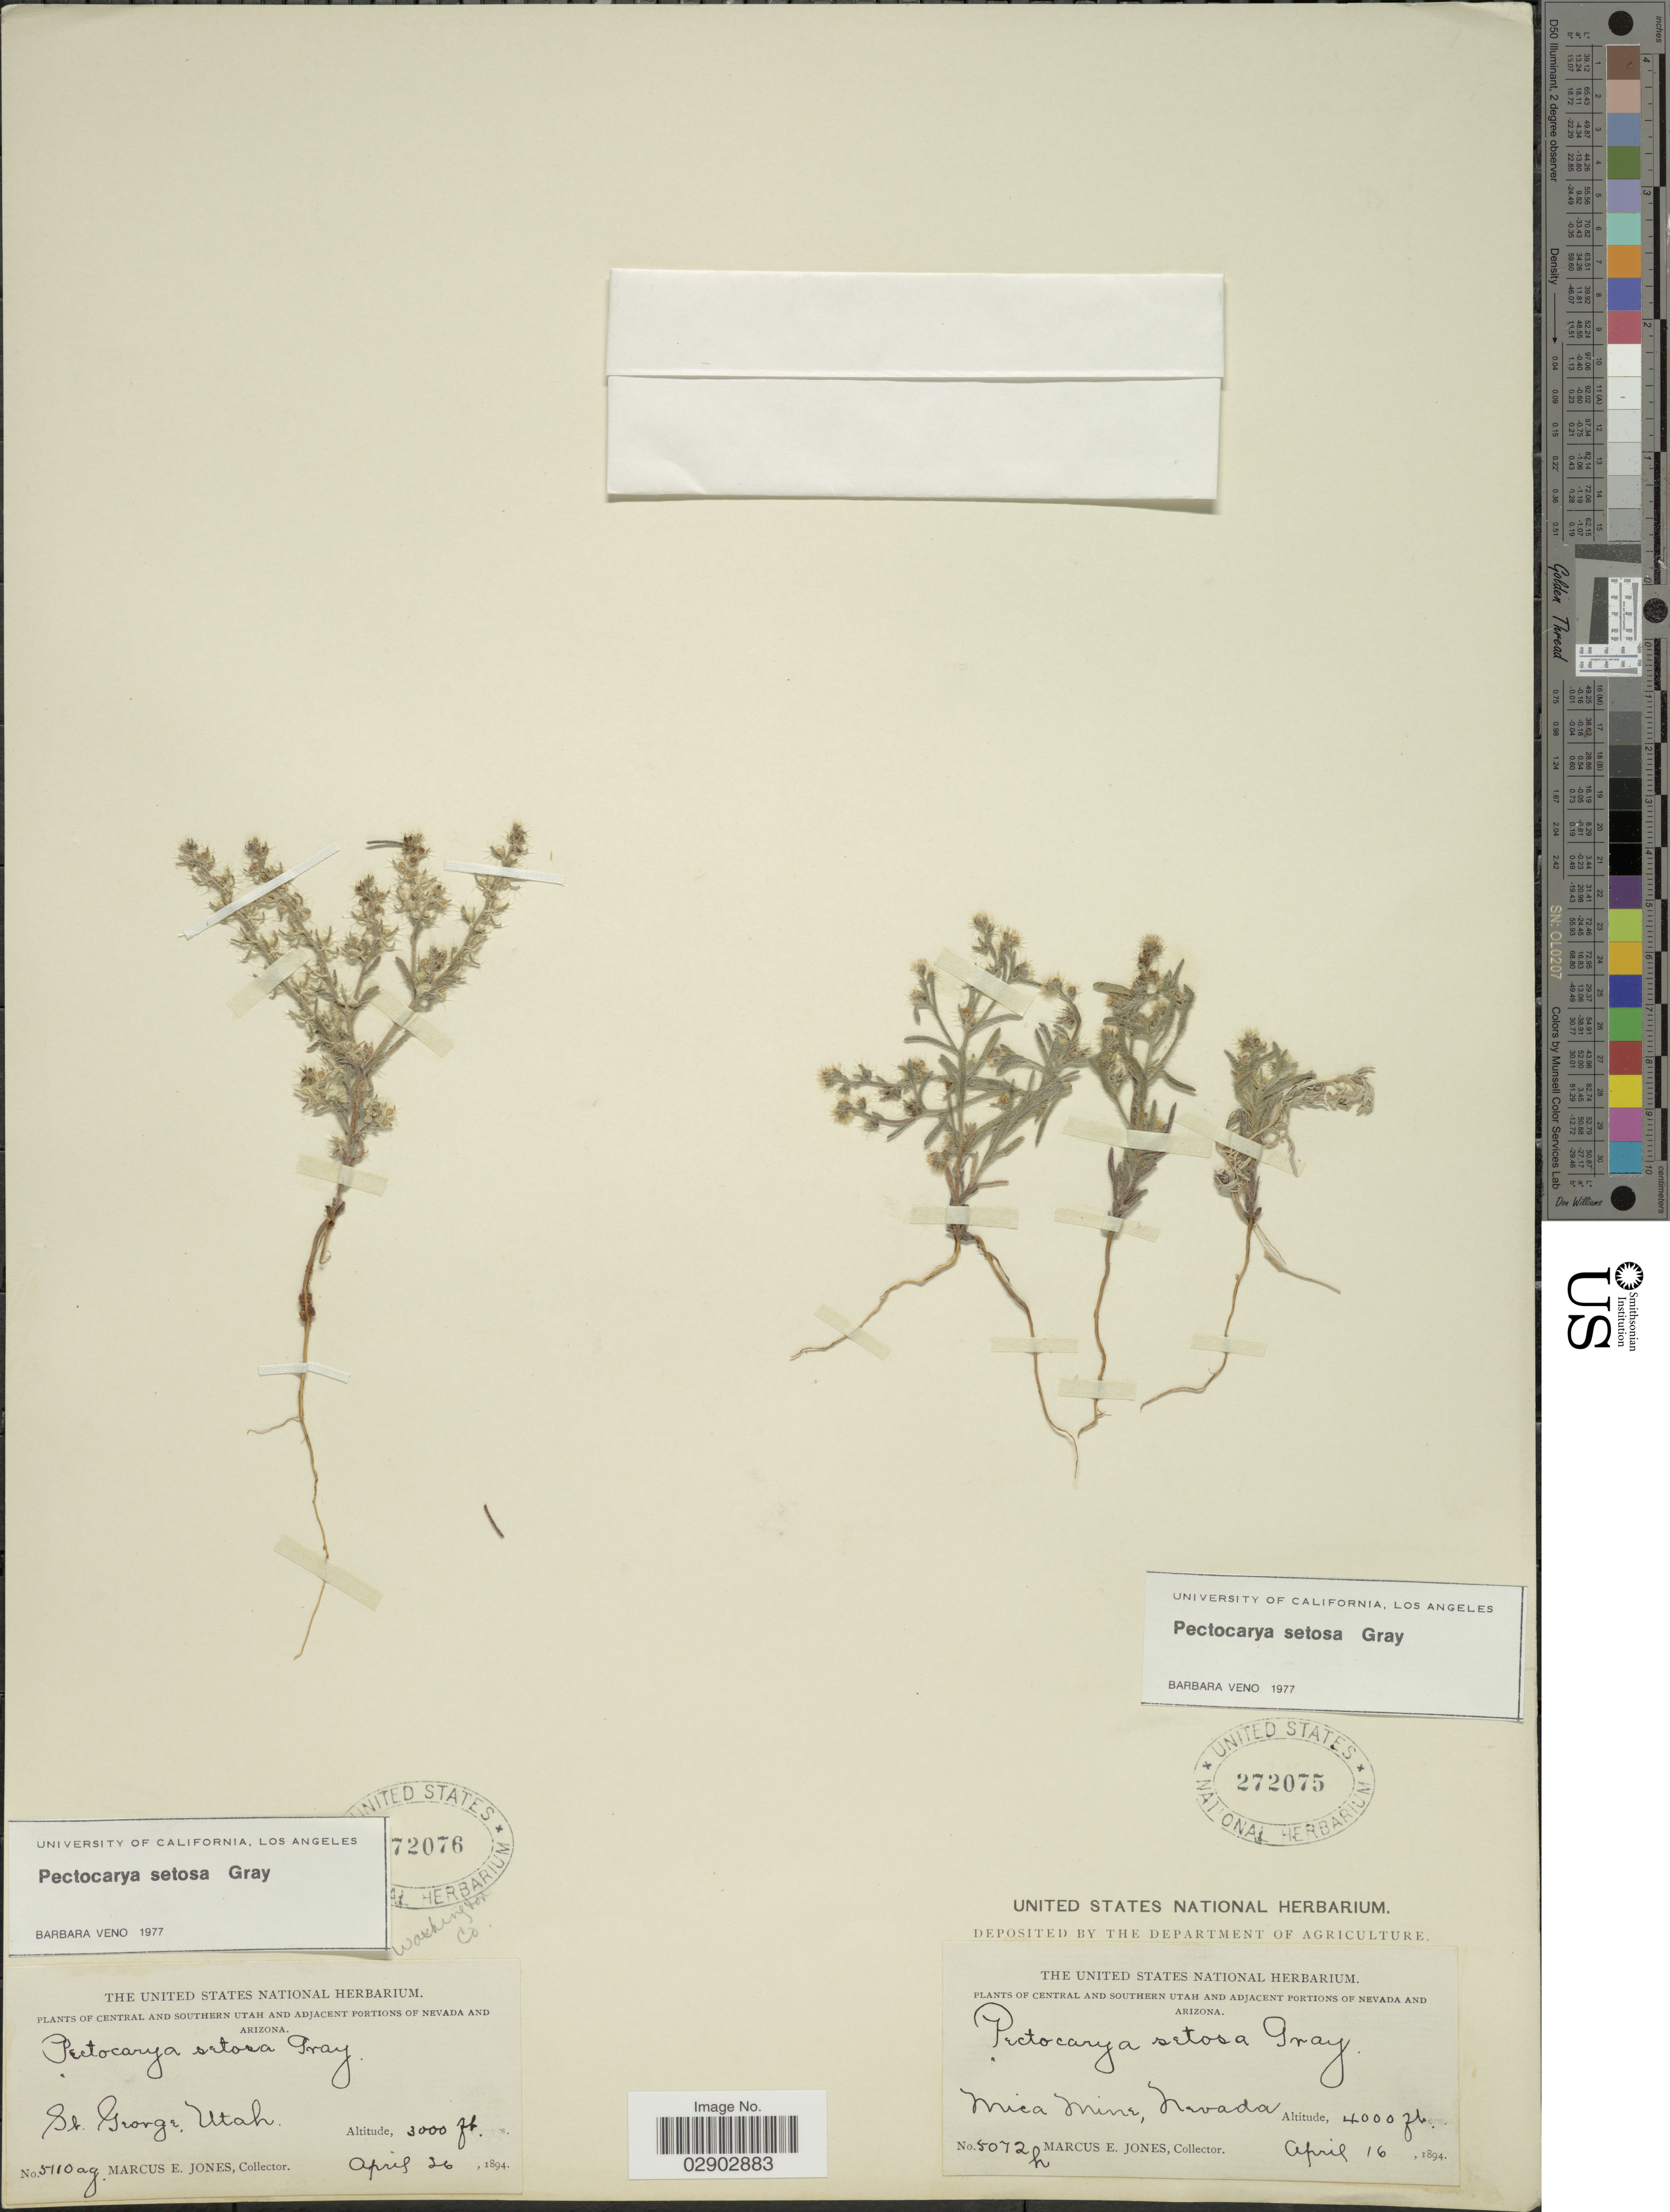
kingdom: Plantae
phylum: Tracheophyta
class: Magnoliopsida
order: Boraginales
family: Boraginaceae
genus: Pectocarya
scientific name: Pectocarya setosa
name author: A. Gray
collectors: M. E. Jones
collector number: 5072h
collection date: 1894-04-16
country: United States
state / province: Nevada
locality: Mica Mine. Adjacent portions of Nevada.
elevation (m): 1219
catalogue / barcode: US 272075-2